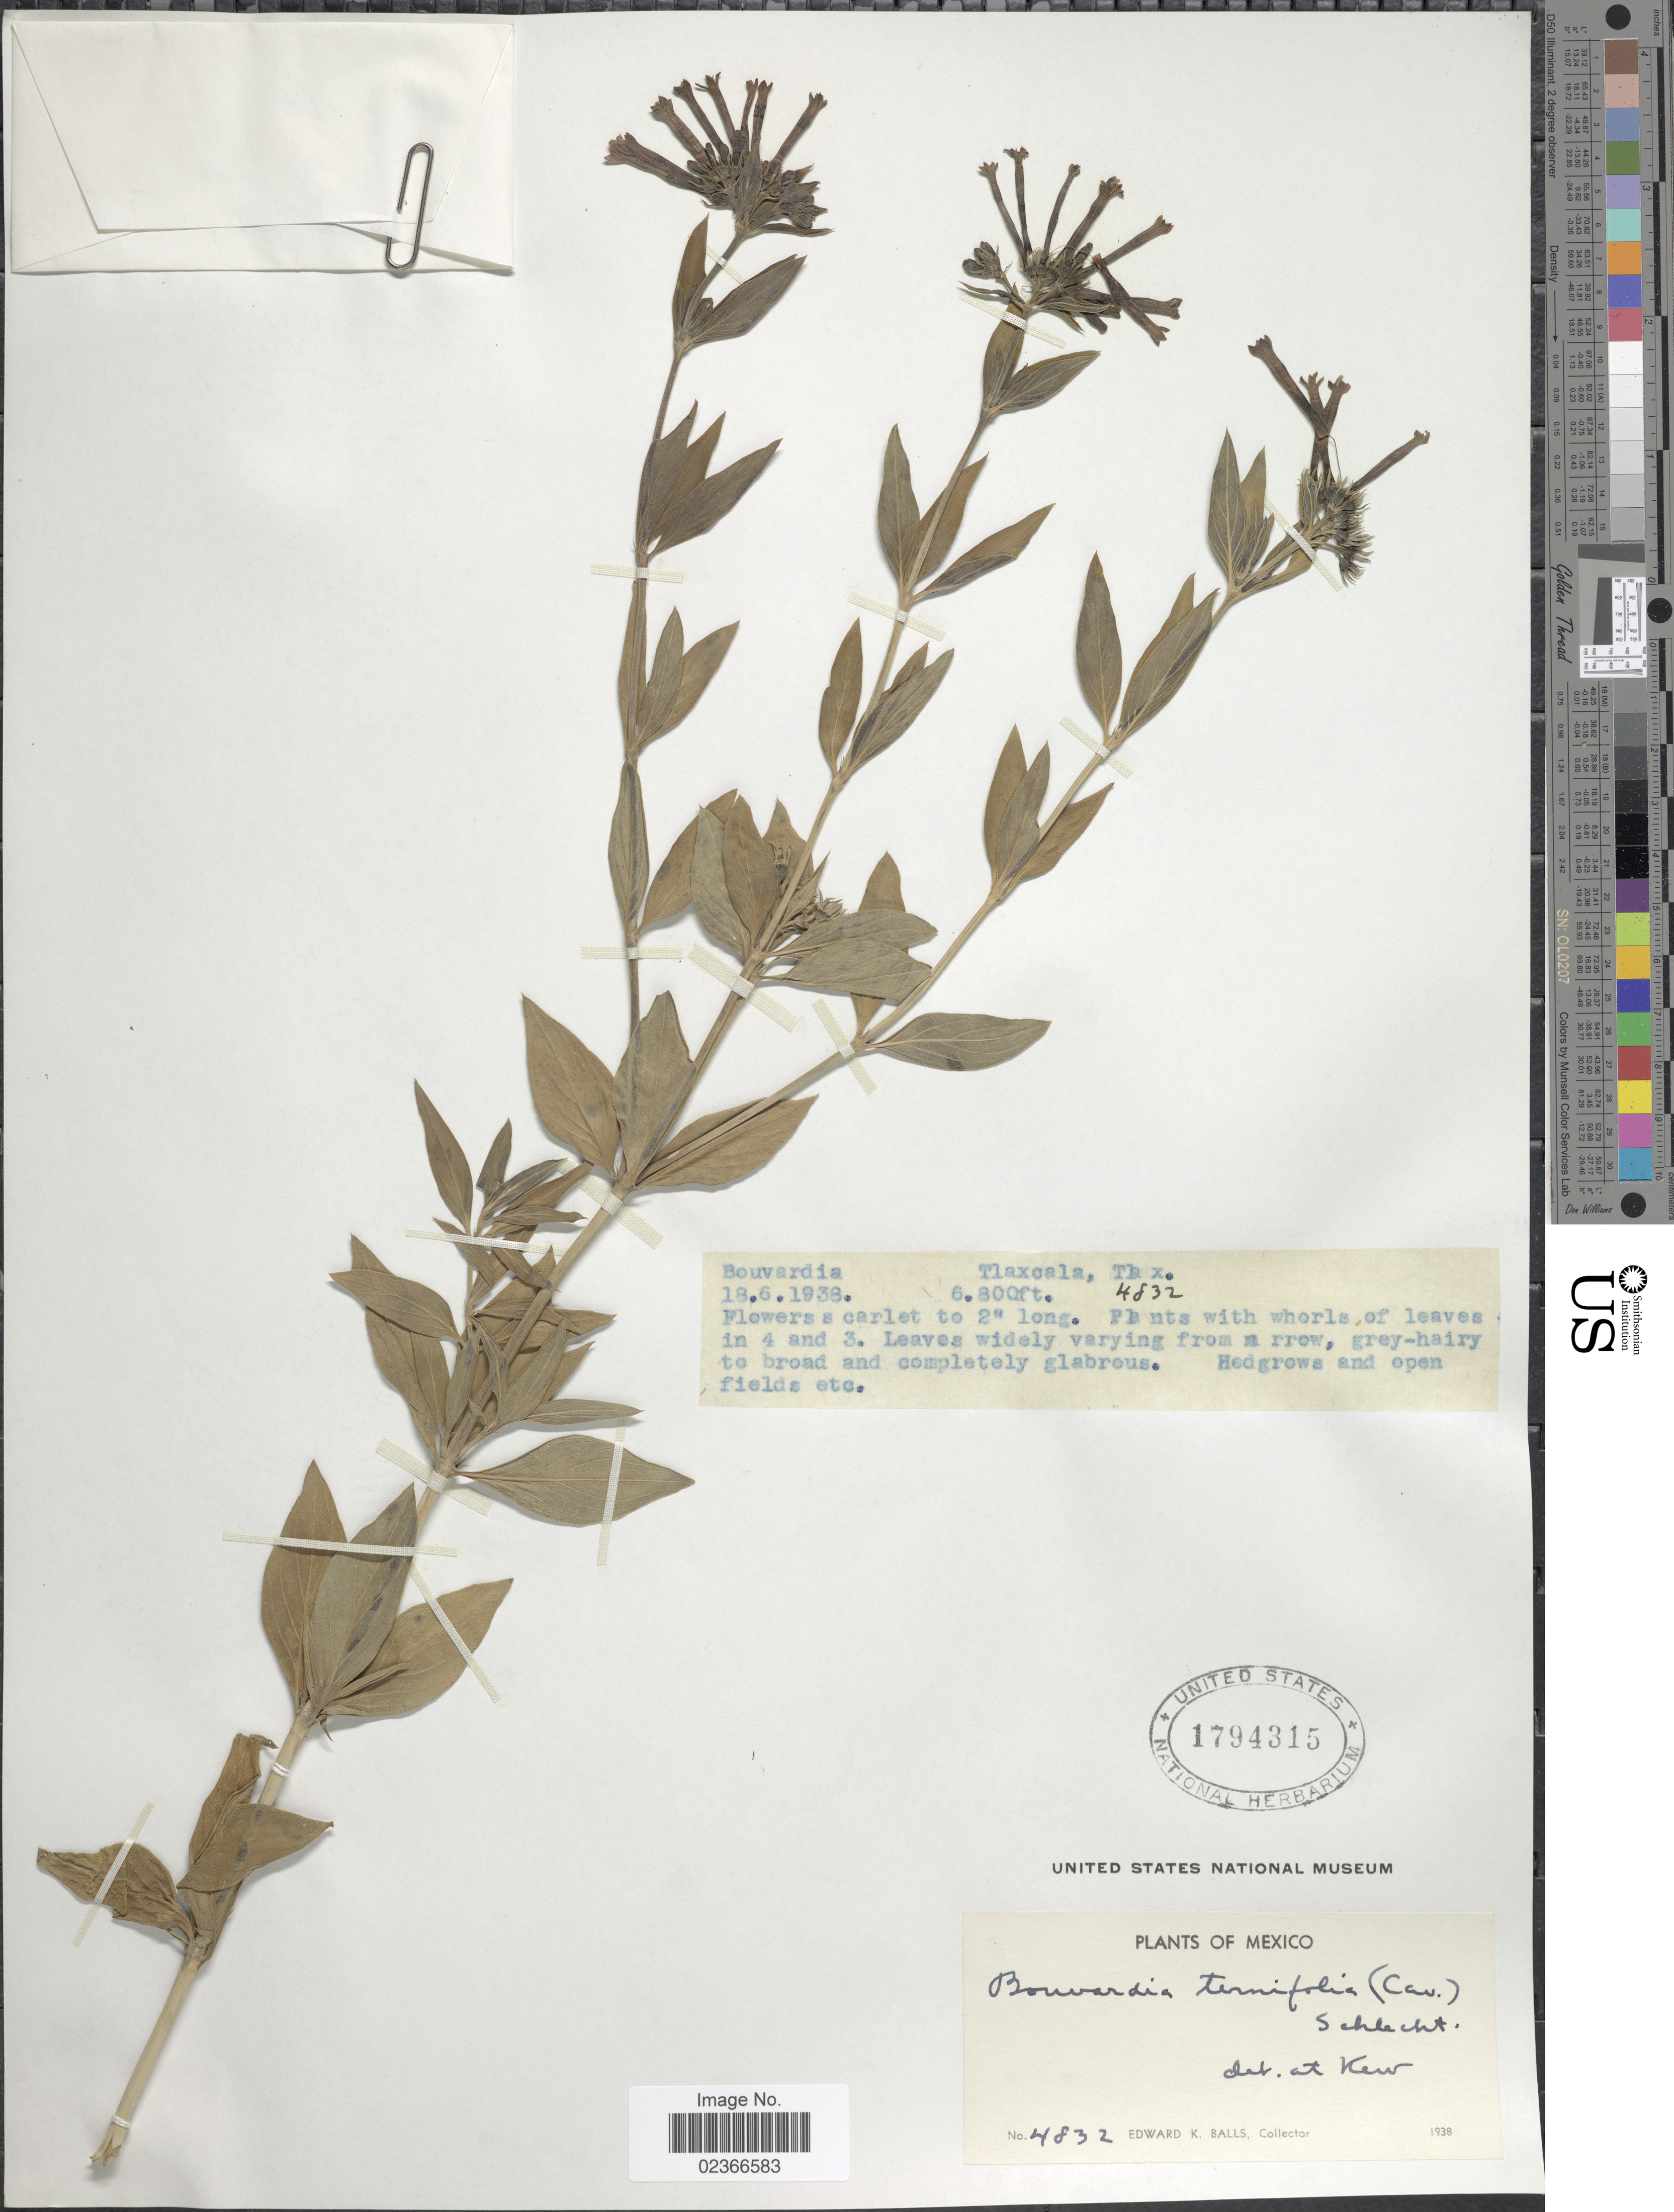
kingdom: Plantae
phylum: Tracheophyta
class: Magnoliopsida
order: Gentianales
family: Rubiaceae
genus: Bouvardia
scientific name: Bouvardia ternifolia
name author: (Cav.) Schltdl.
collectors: E. K. Balls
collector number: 4832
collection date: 1938-06-18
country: Mexico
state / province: Tlaxcala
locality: Tlaxcala, Tlax.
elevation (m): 2073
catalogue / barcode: US 1794315